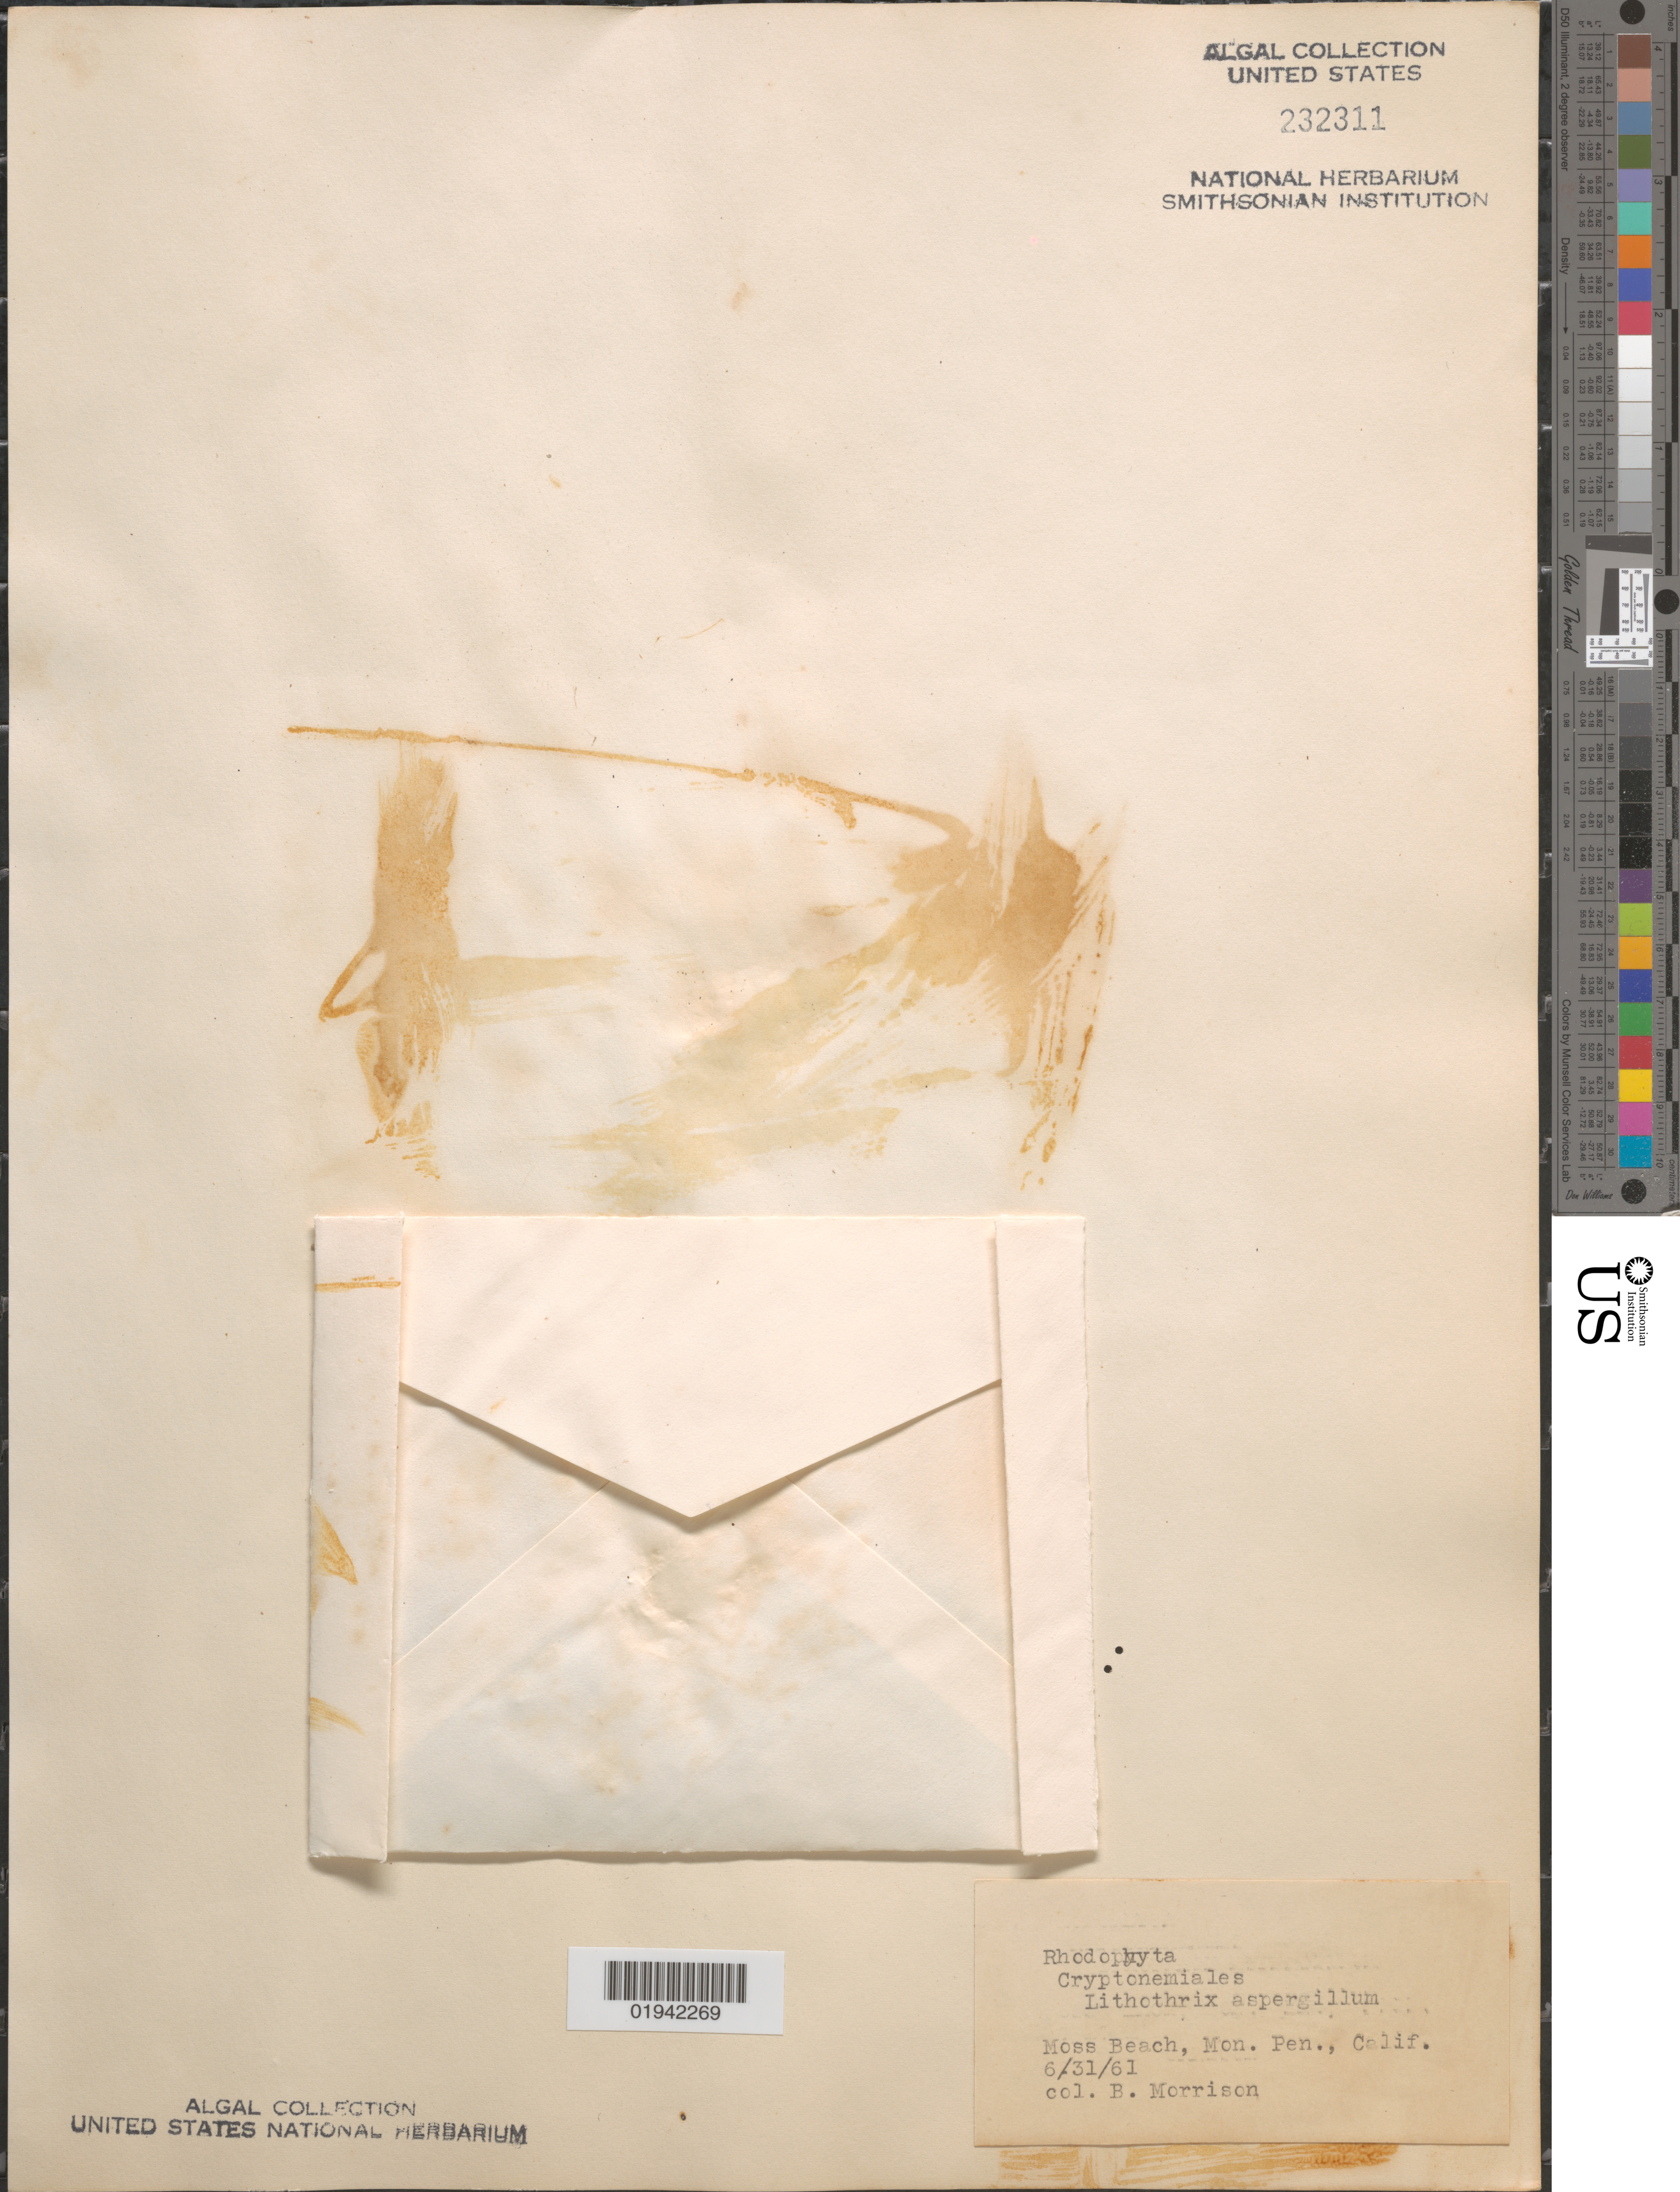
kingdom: Plantae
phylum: Rhodophyta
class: Florideophyceae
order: Corallinales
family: Lithophyllaceae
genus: Lithothrix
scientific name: Lithothrix aspergillum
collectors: B. Morrison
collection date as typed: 6/31/61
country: United States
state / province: California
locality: Moss Beach, Mon. Pen.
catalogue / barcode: US 232311